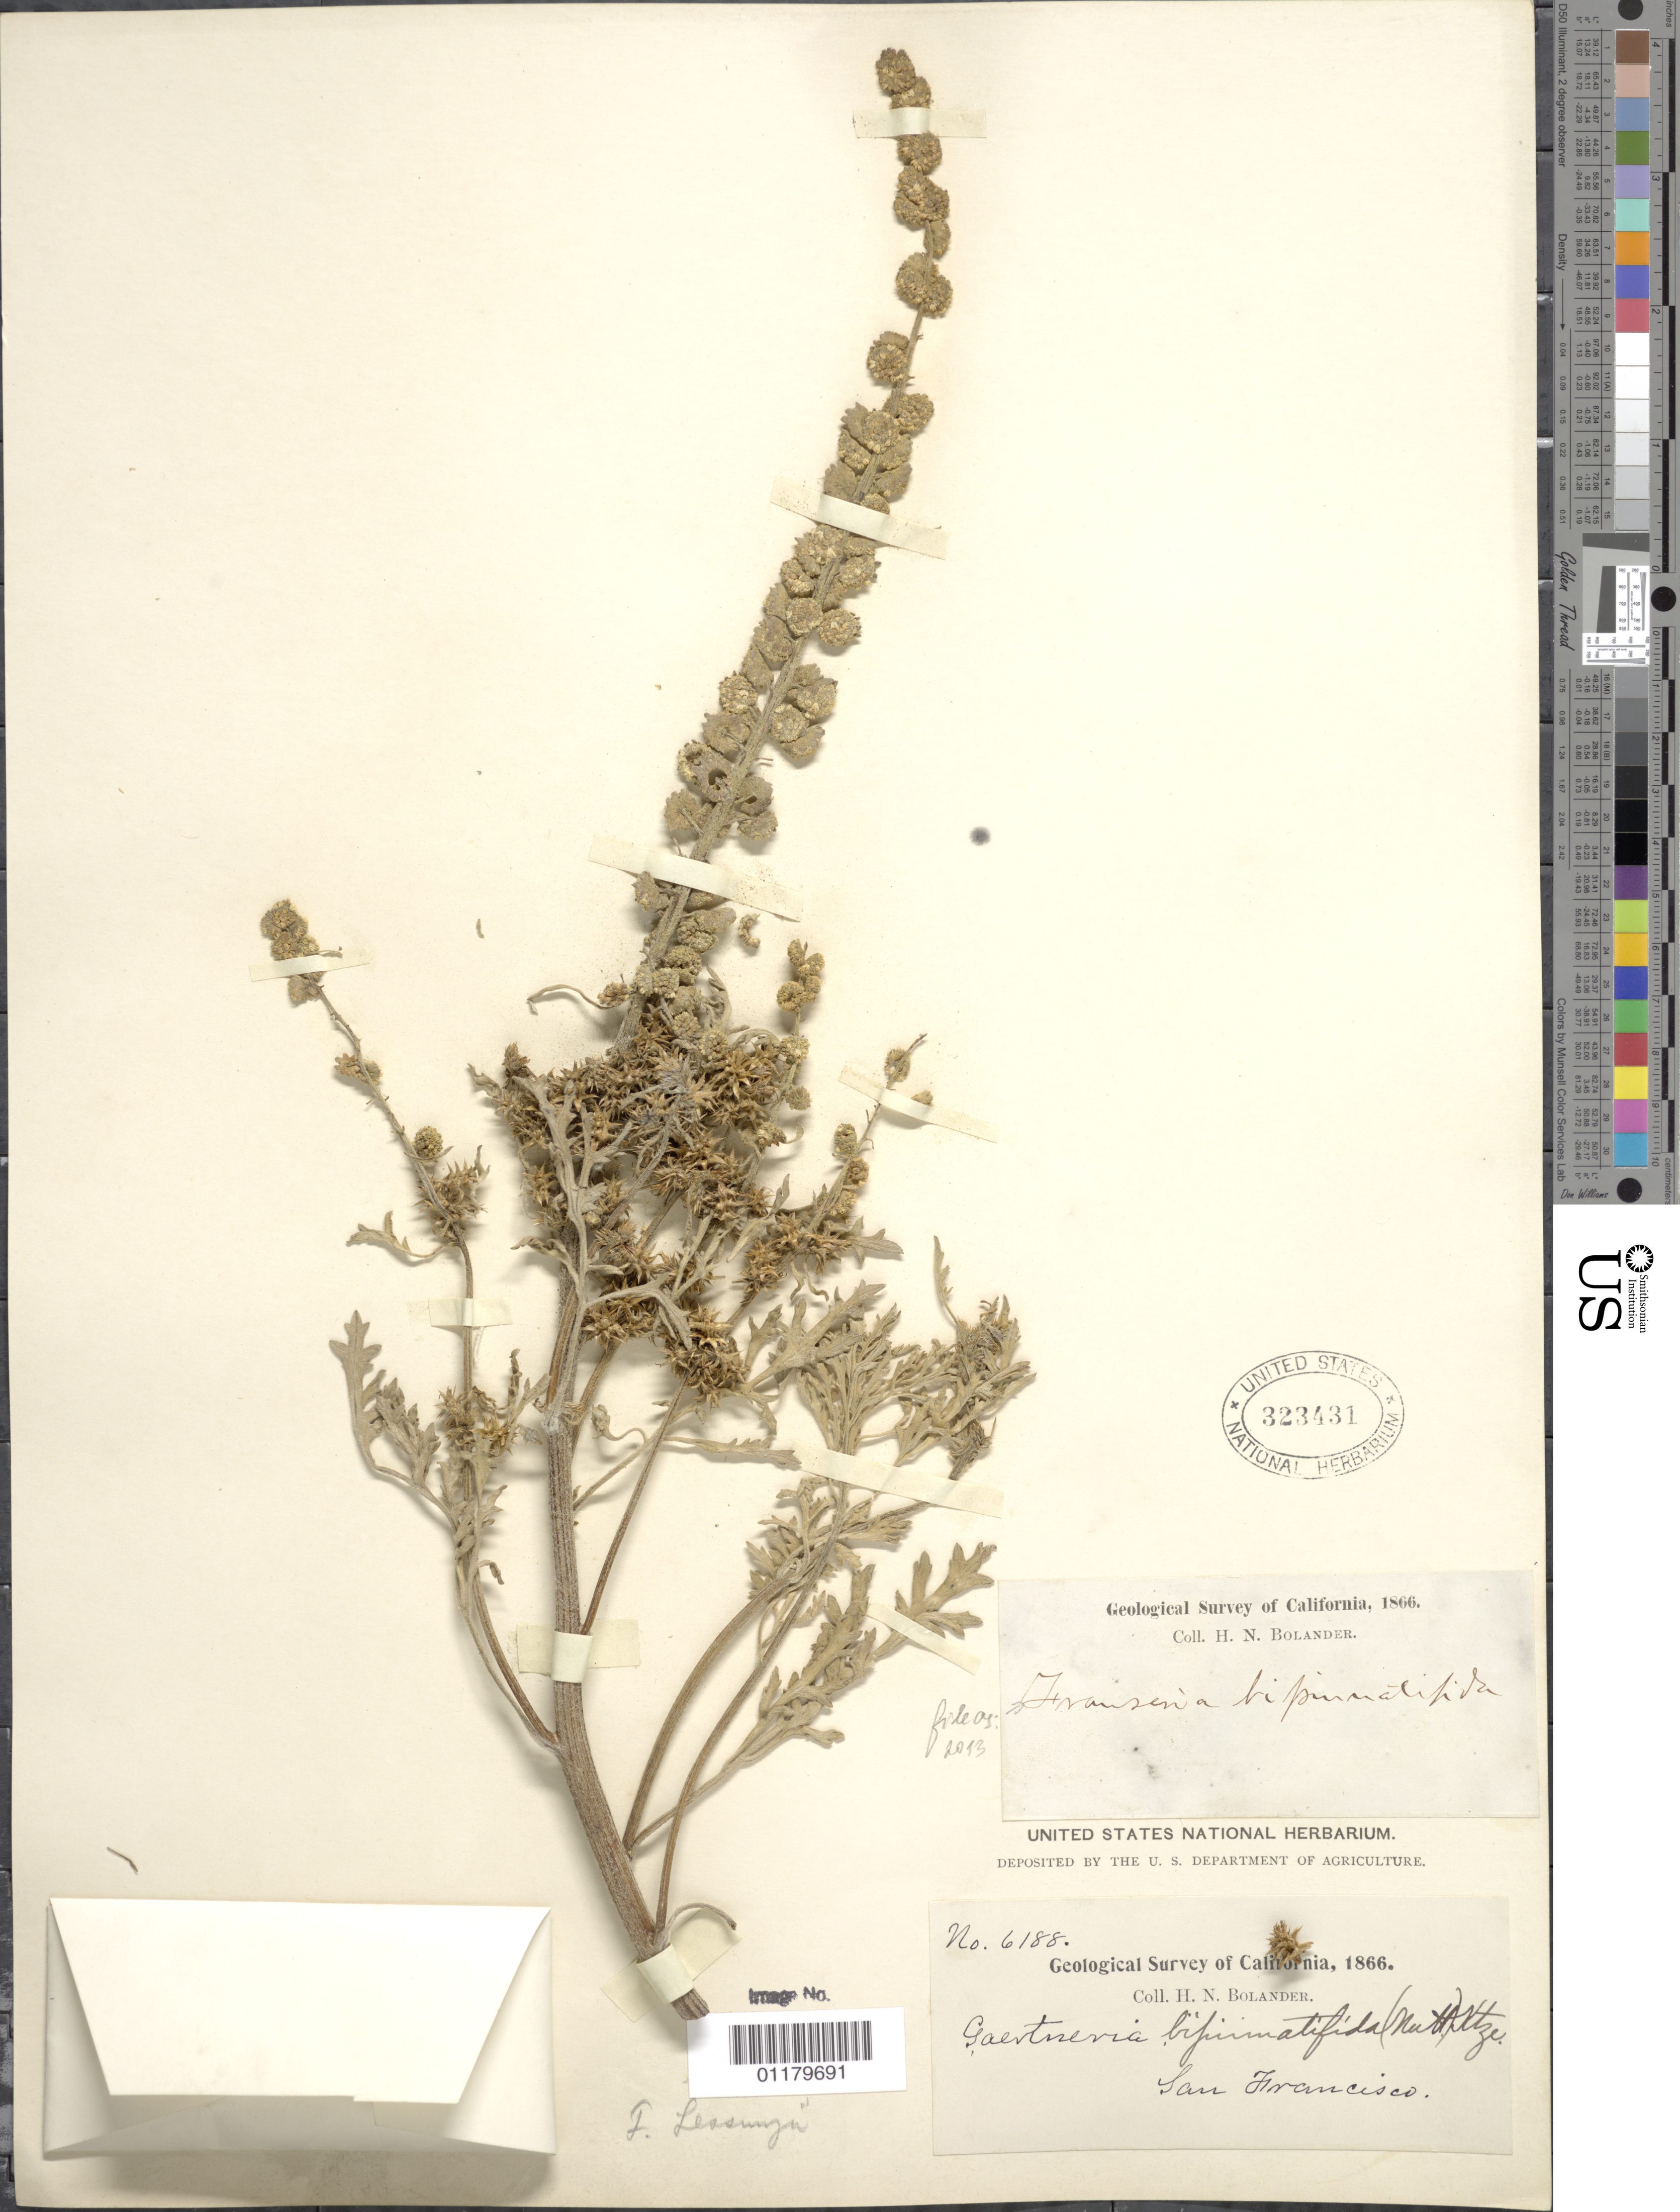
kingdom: Plantae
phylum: Tracheophyta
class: Magnoliopsida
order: Asterales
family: Asteraceae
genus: Franseria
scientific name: Franseria bipinnatifida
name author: (A. Gray) A. Gray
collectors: H. Bolander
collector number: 6188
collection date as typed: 1866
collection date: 1866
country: United States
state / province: California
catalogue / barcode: US 323431